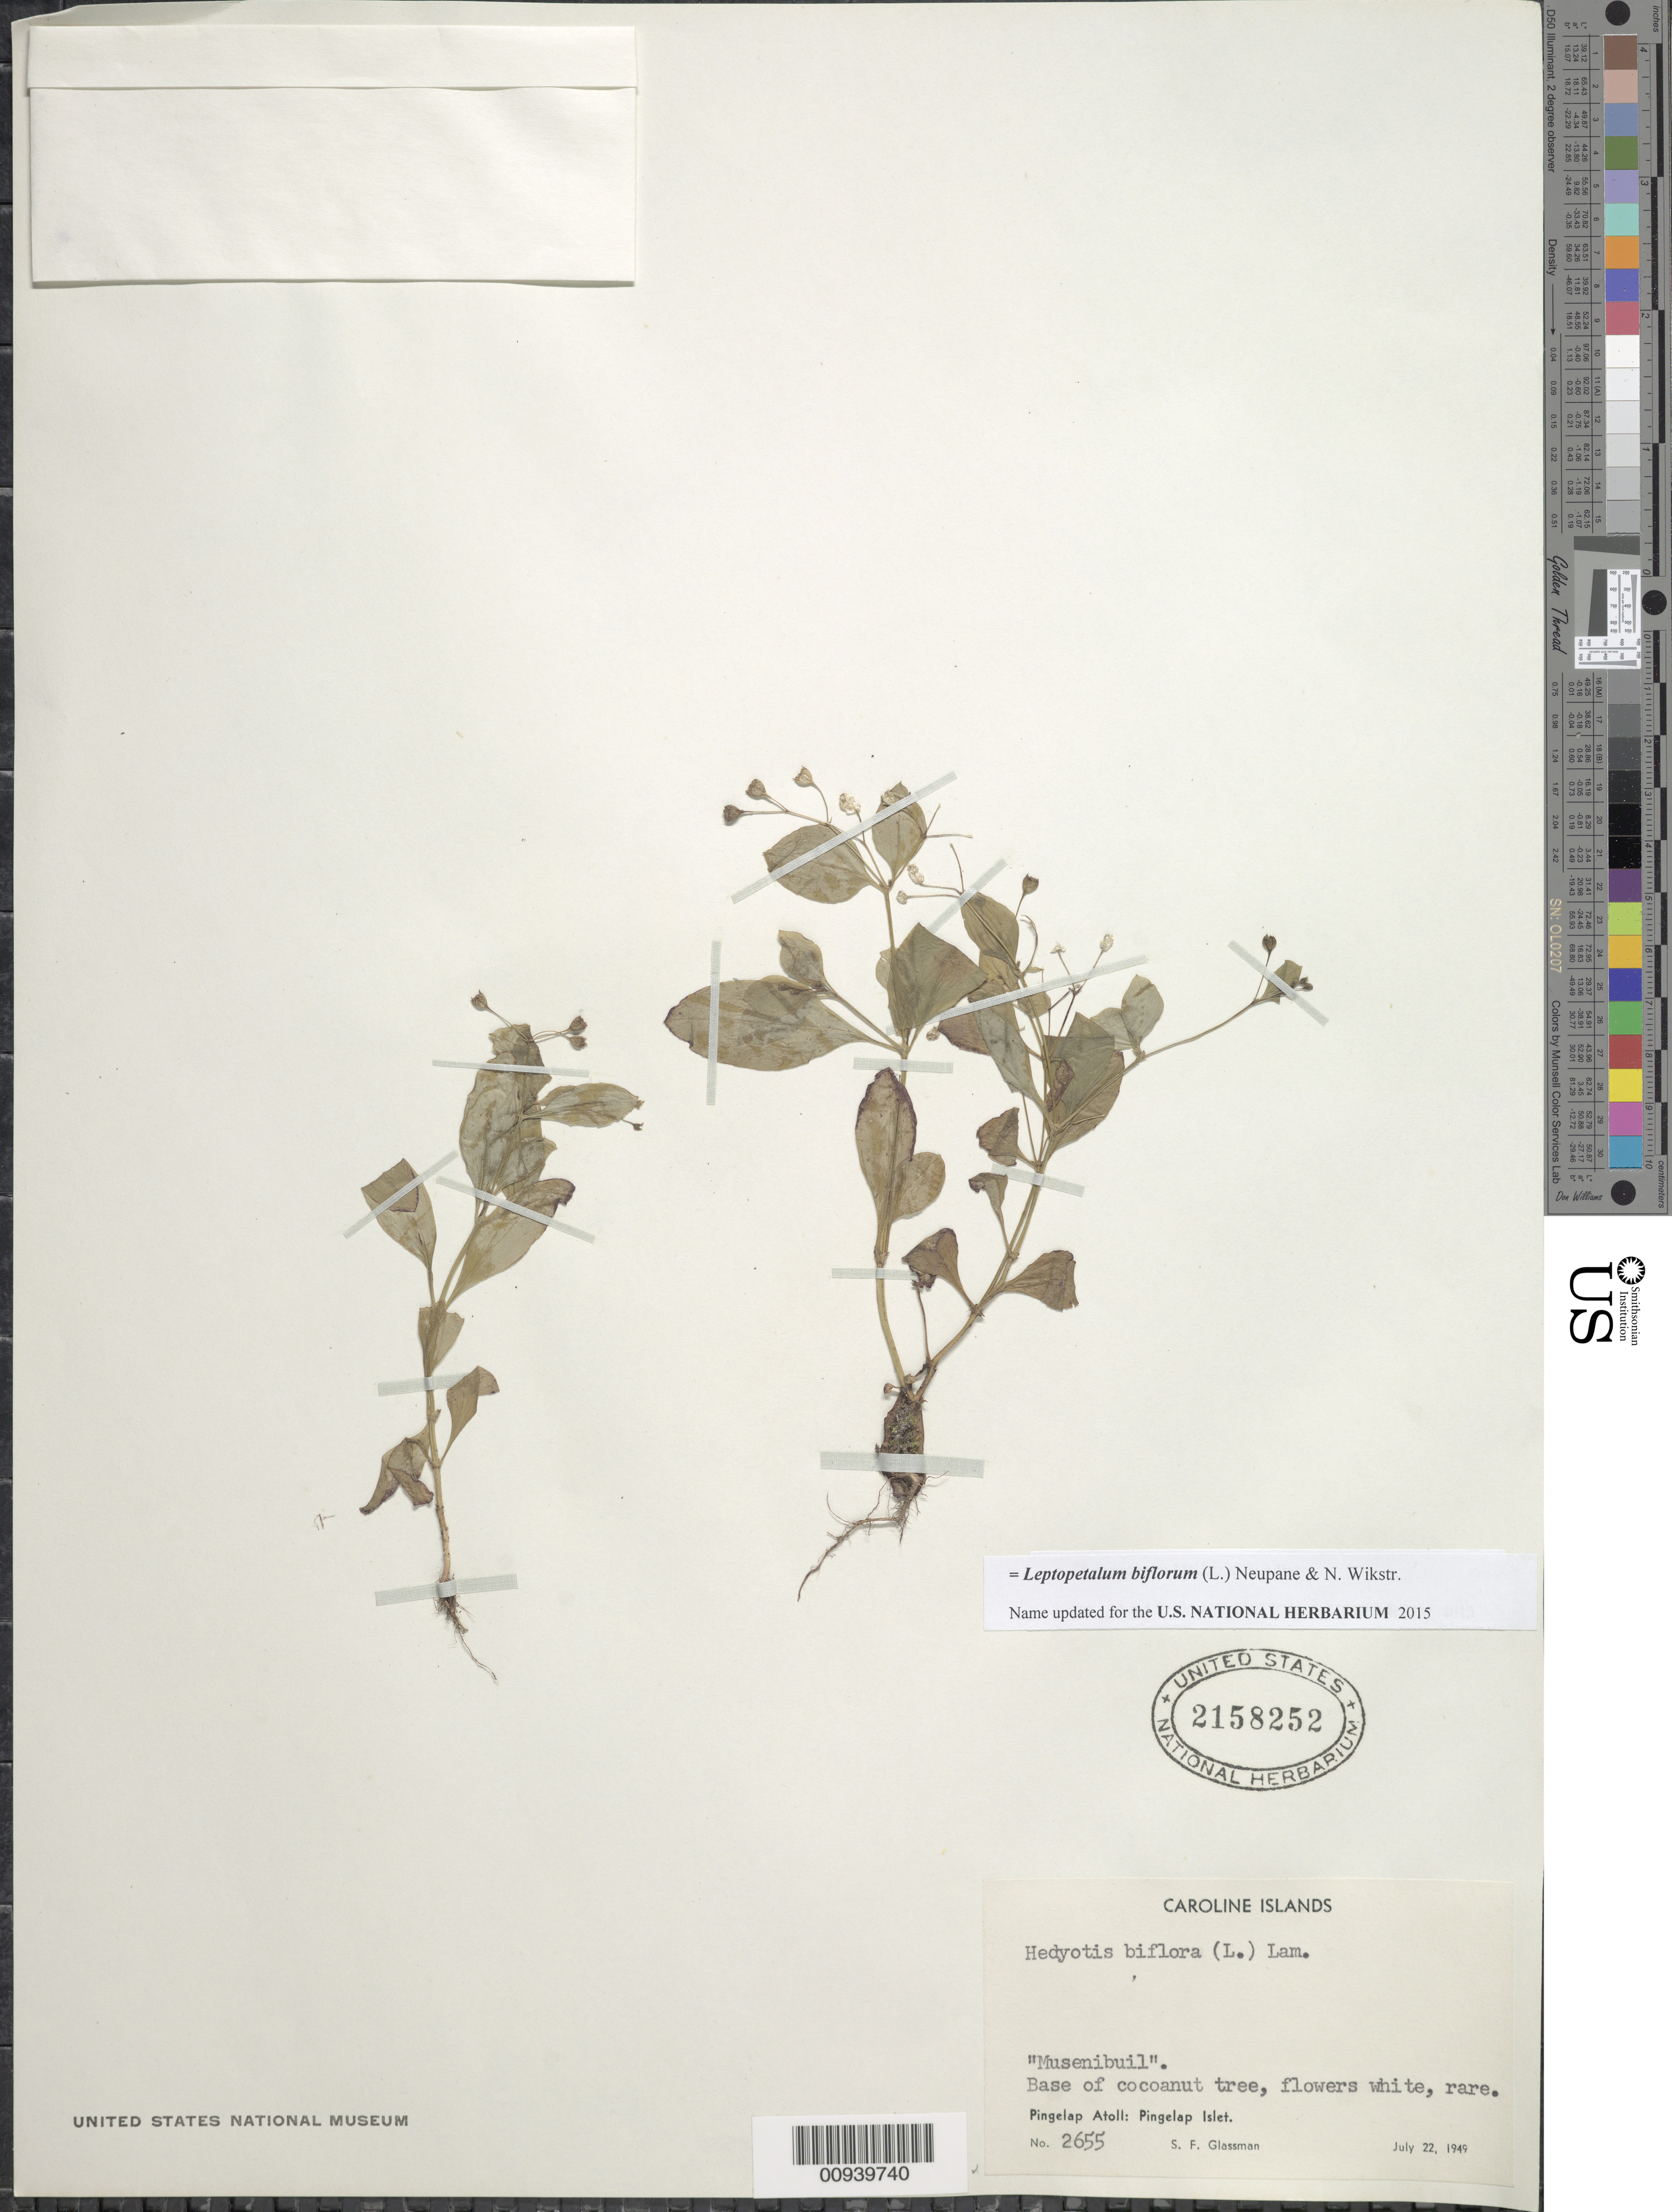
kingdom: Plantae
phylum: Tracheophyta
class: Magnoliopsida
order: Gentianales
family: Rubiaceae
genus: Leptopetalum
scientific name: Leptopetalum biflorum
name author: (L.) Neupane & N. Wikstr.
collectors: S. F. Glassman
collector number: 2655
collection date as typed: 22 Jul 1949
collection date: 1949-07-22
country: Kiribati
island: Caroline Atoll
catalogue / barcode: US 2158252